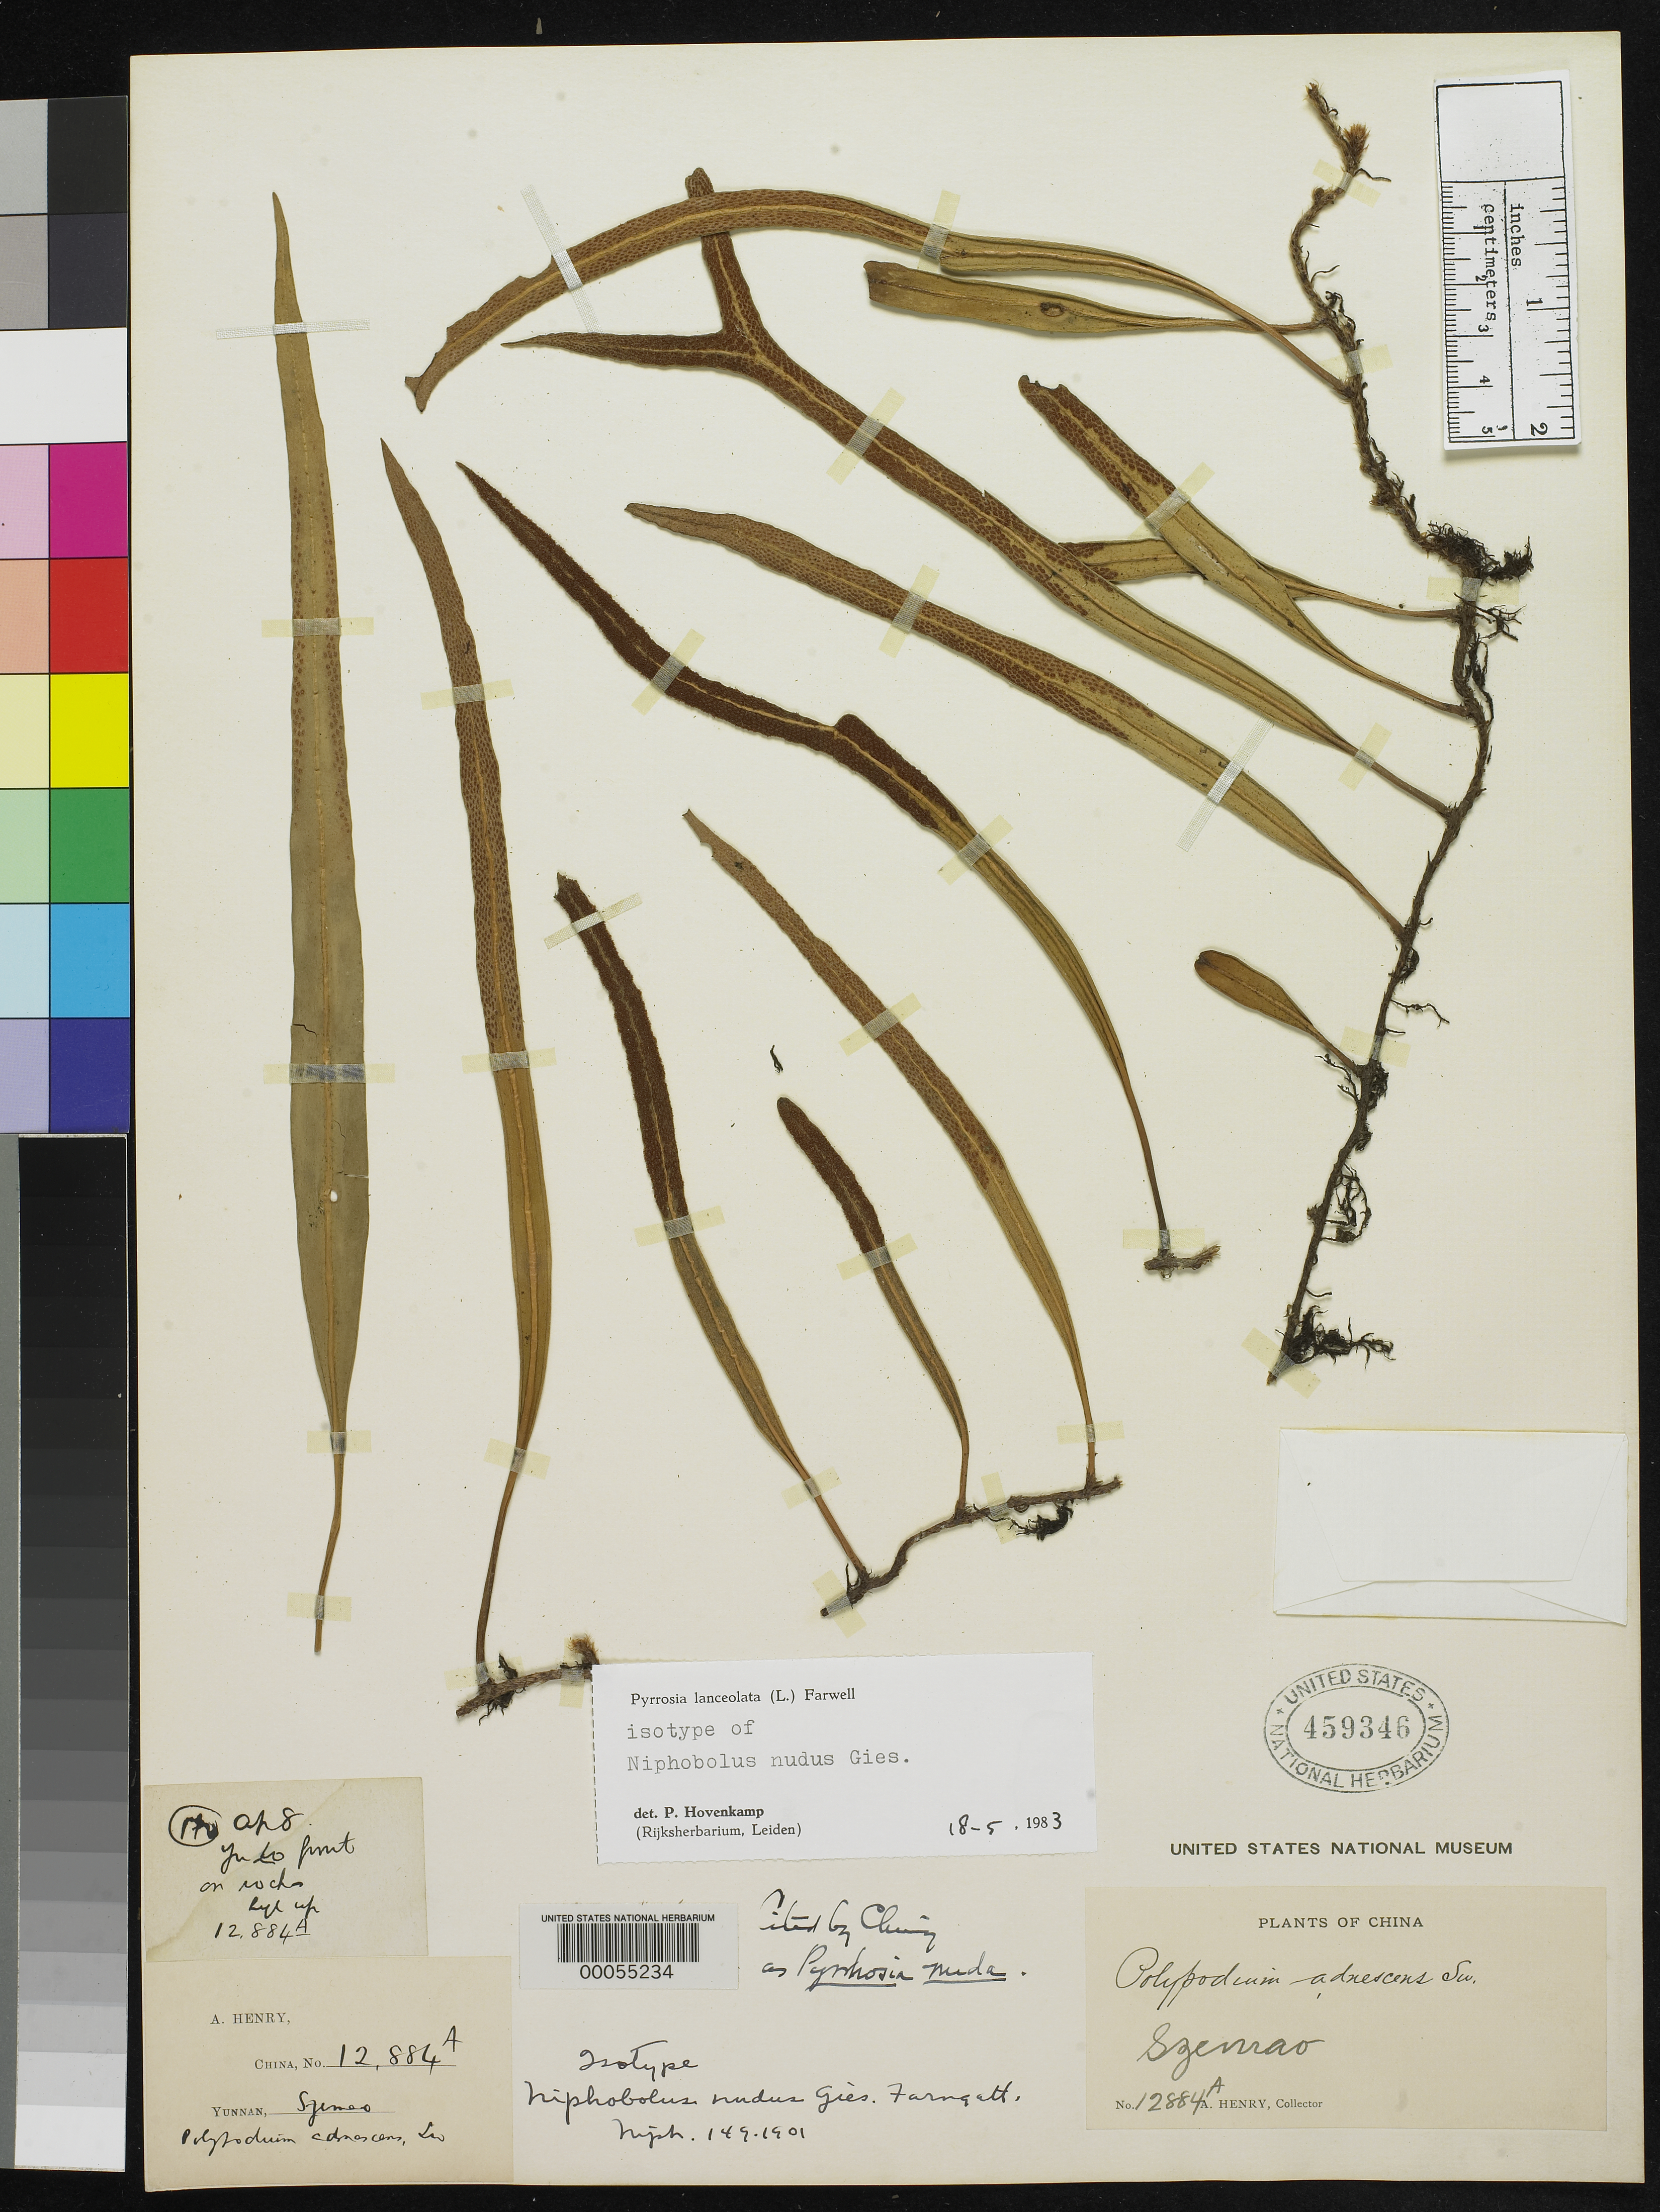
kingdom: Plantae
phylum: Tracheophyta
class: Polypodiopsida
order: Polypodiales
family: Polypodiaceae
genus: Niphobolus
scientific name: Niphobolus nudus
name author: Giesenhagen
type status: Isotype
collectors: A. Henry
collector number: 12884 A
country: China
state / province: Yunnan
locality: Szemao.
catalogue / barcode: US 459346